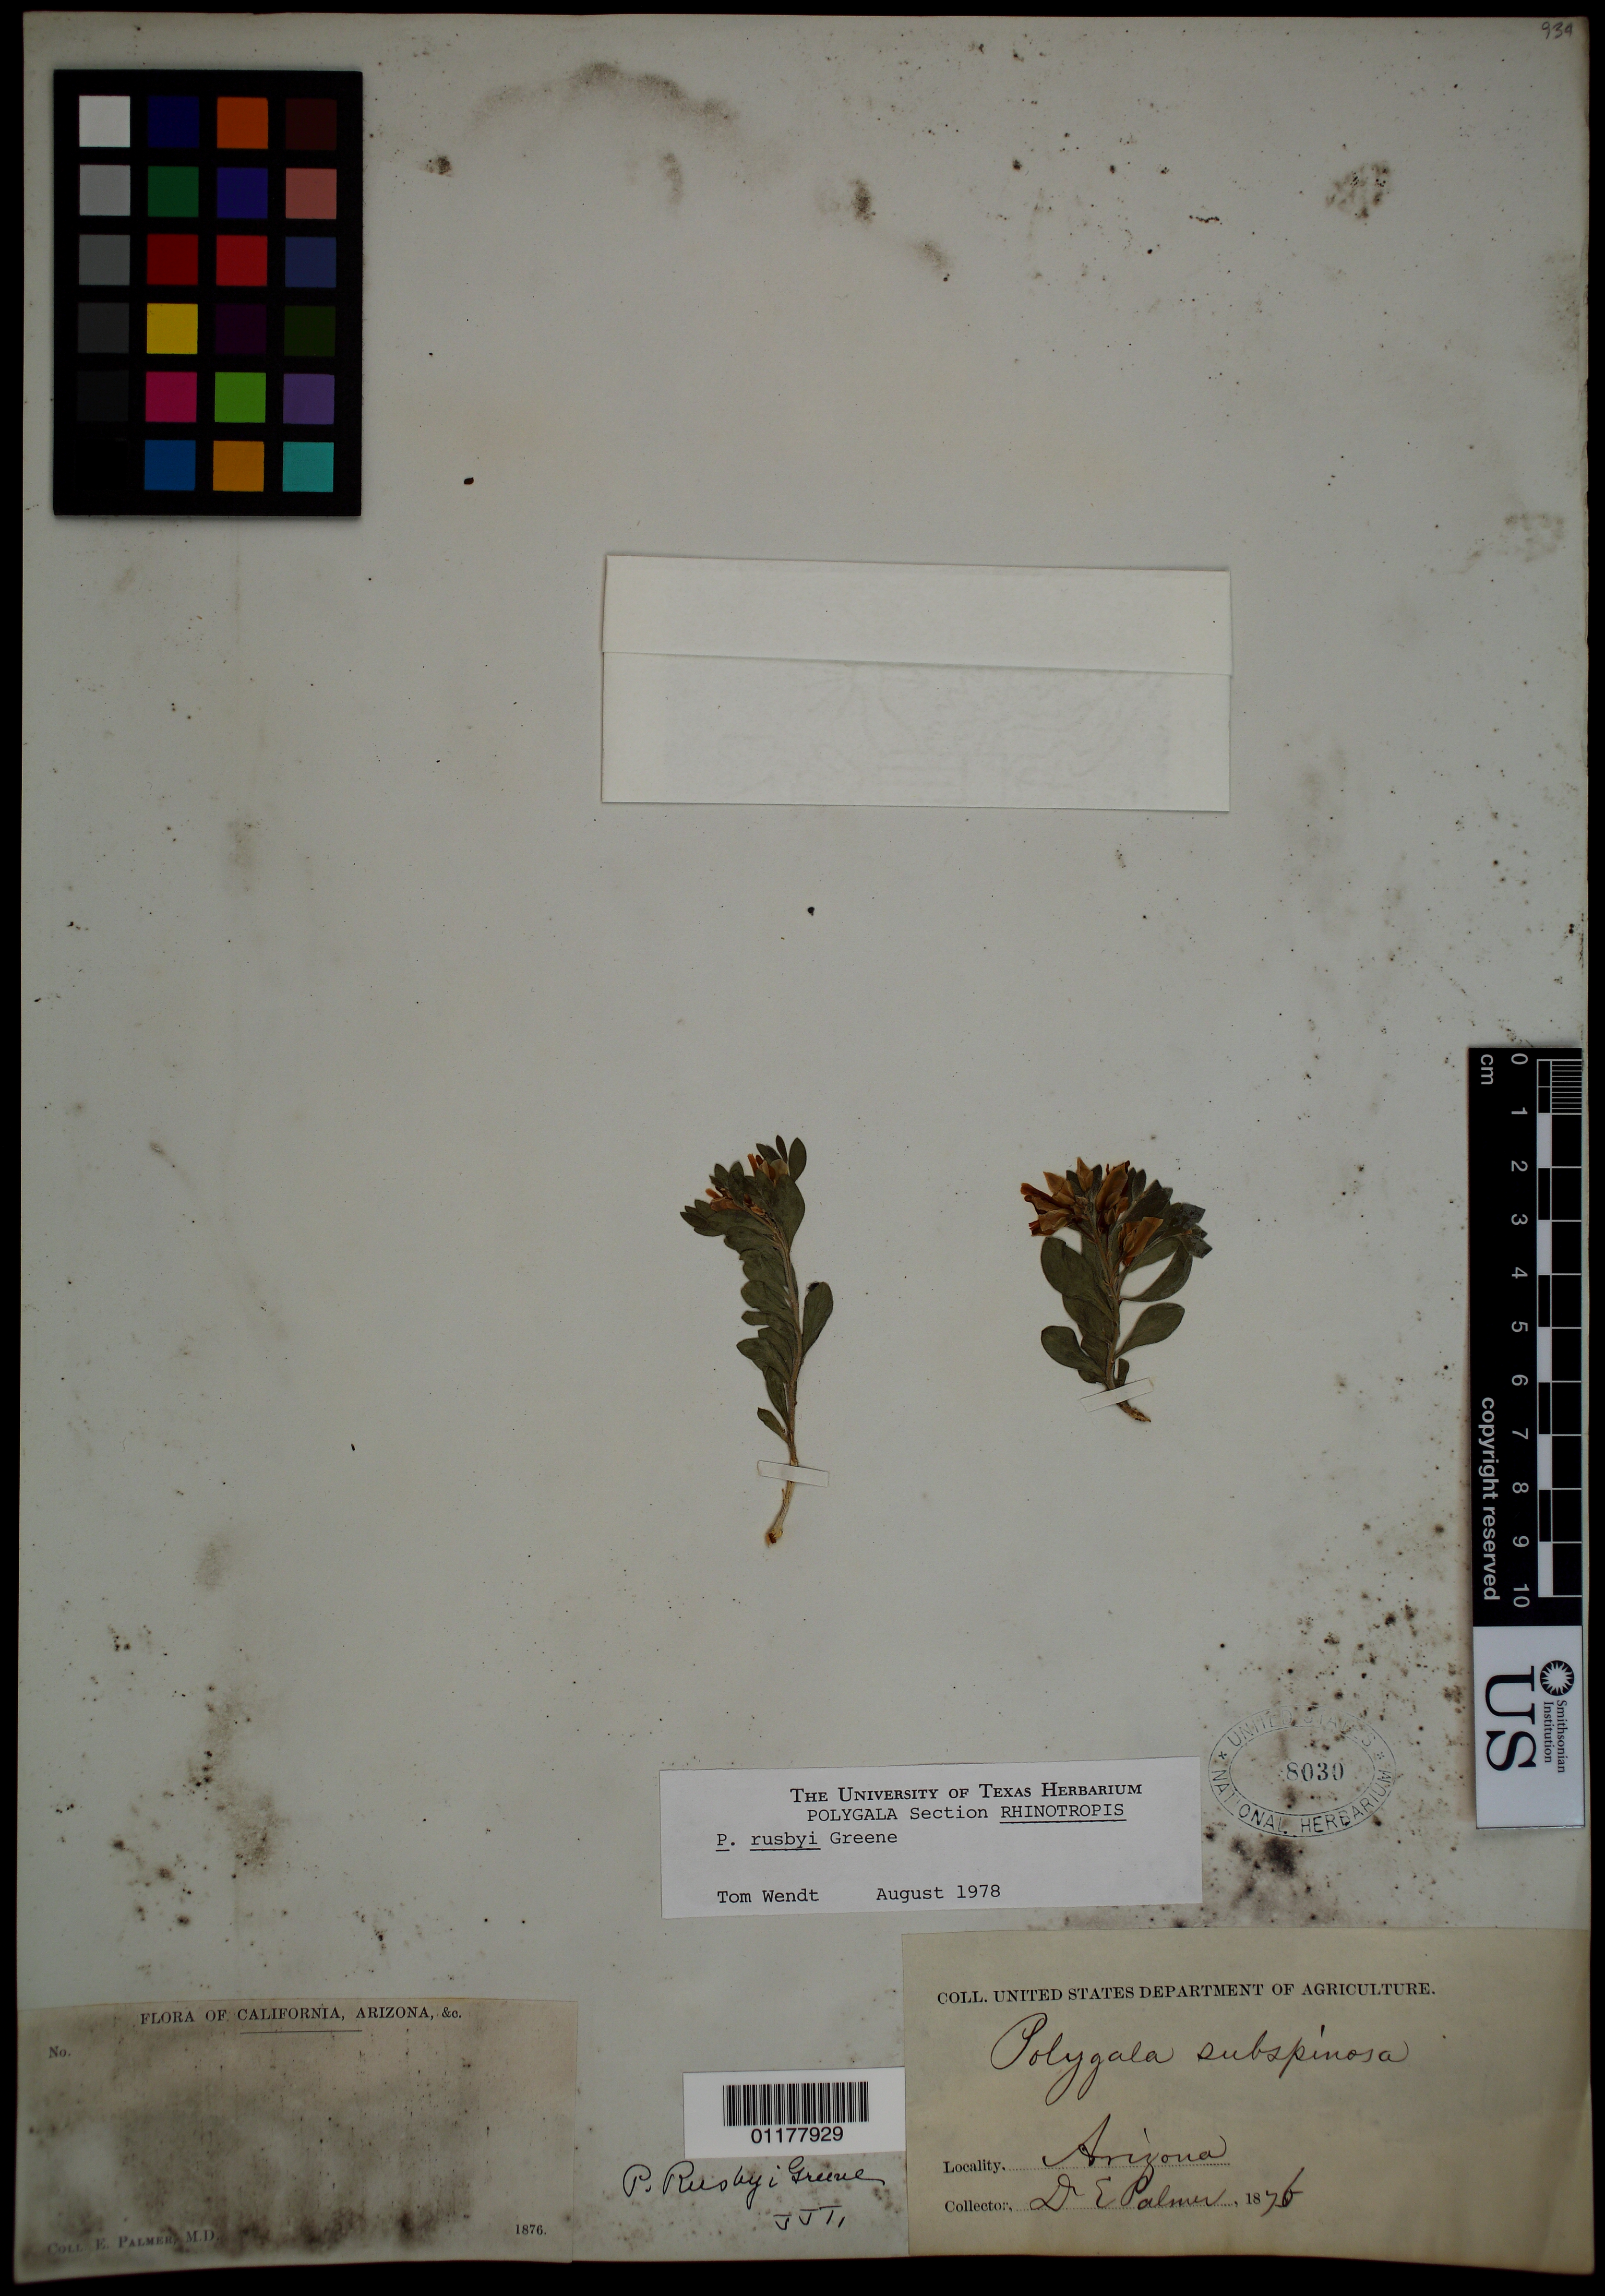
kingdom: Plantae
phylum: Tracheophyta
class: Magnoliopsida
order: Fabales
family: Polygalaceae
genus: Rhinotropis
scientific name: Rhinotropis rusbyi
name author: (Greene) J.R. Abbott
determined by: Strong, Mark T., (BOT), Smithsonian Institution - National Museum of Natural History (UNITED STATES)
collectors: E. Palmer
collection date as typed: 1876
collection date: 1876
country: United States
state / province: Arizona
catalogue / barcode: US 8030